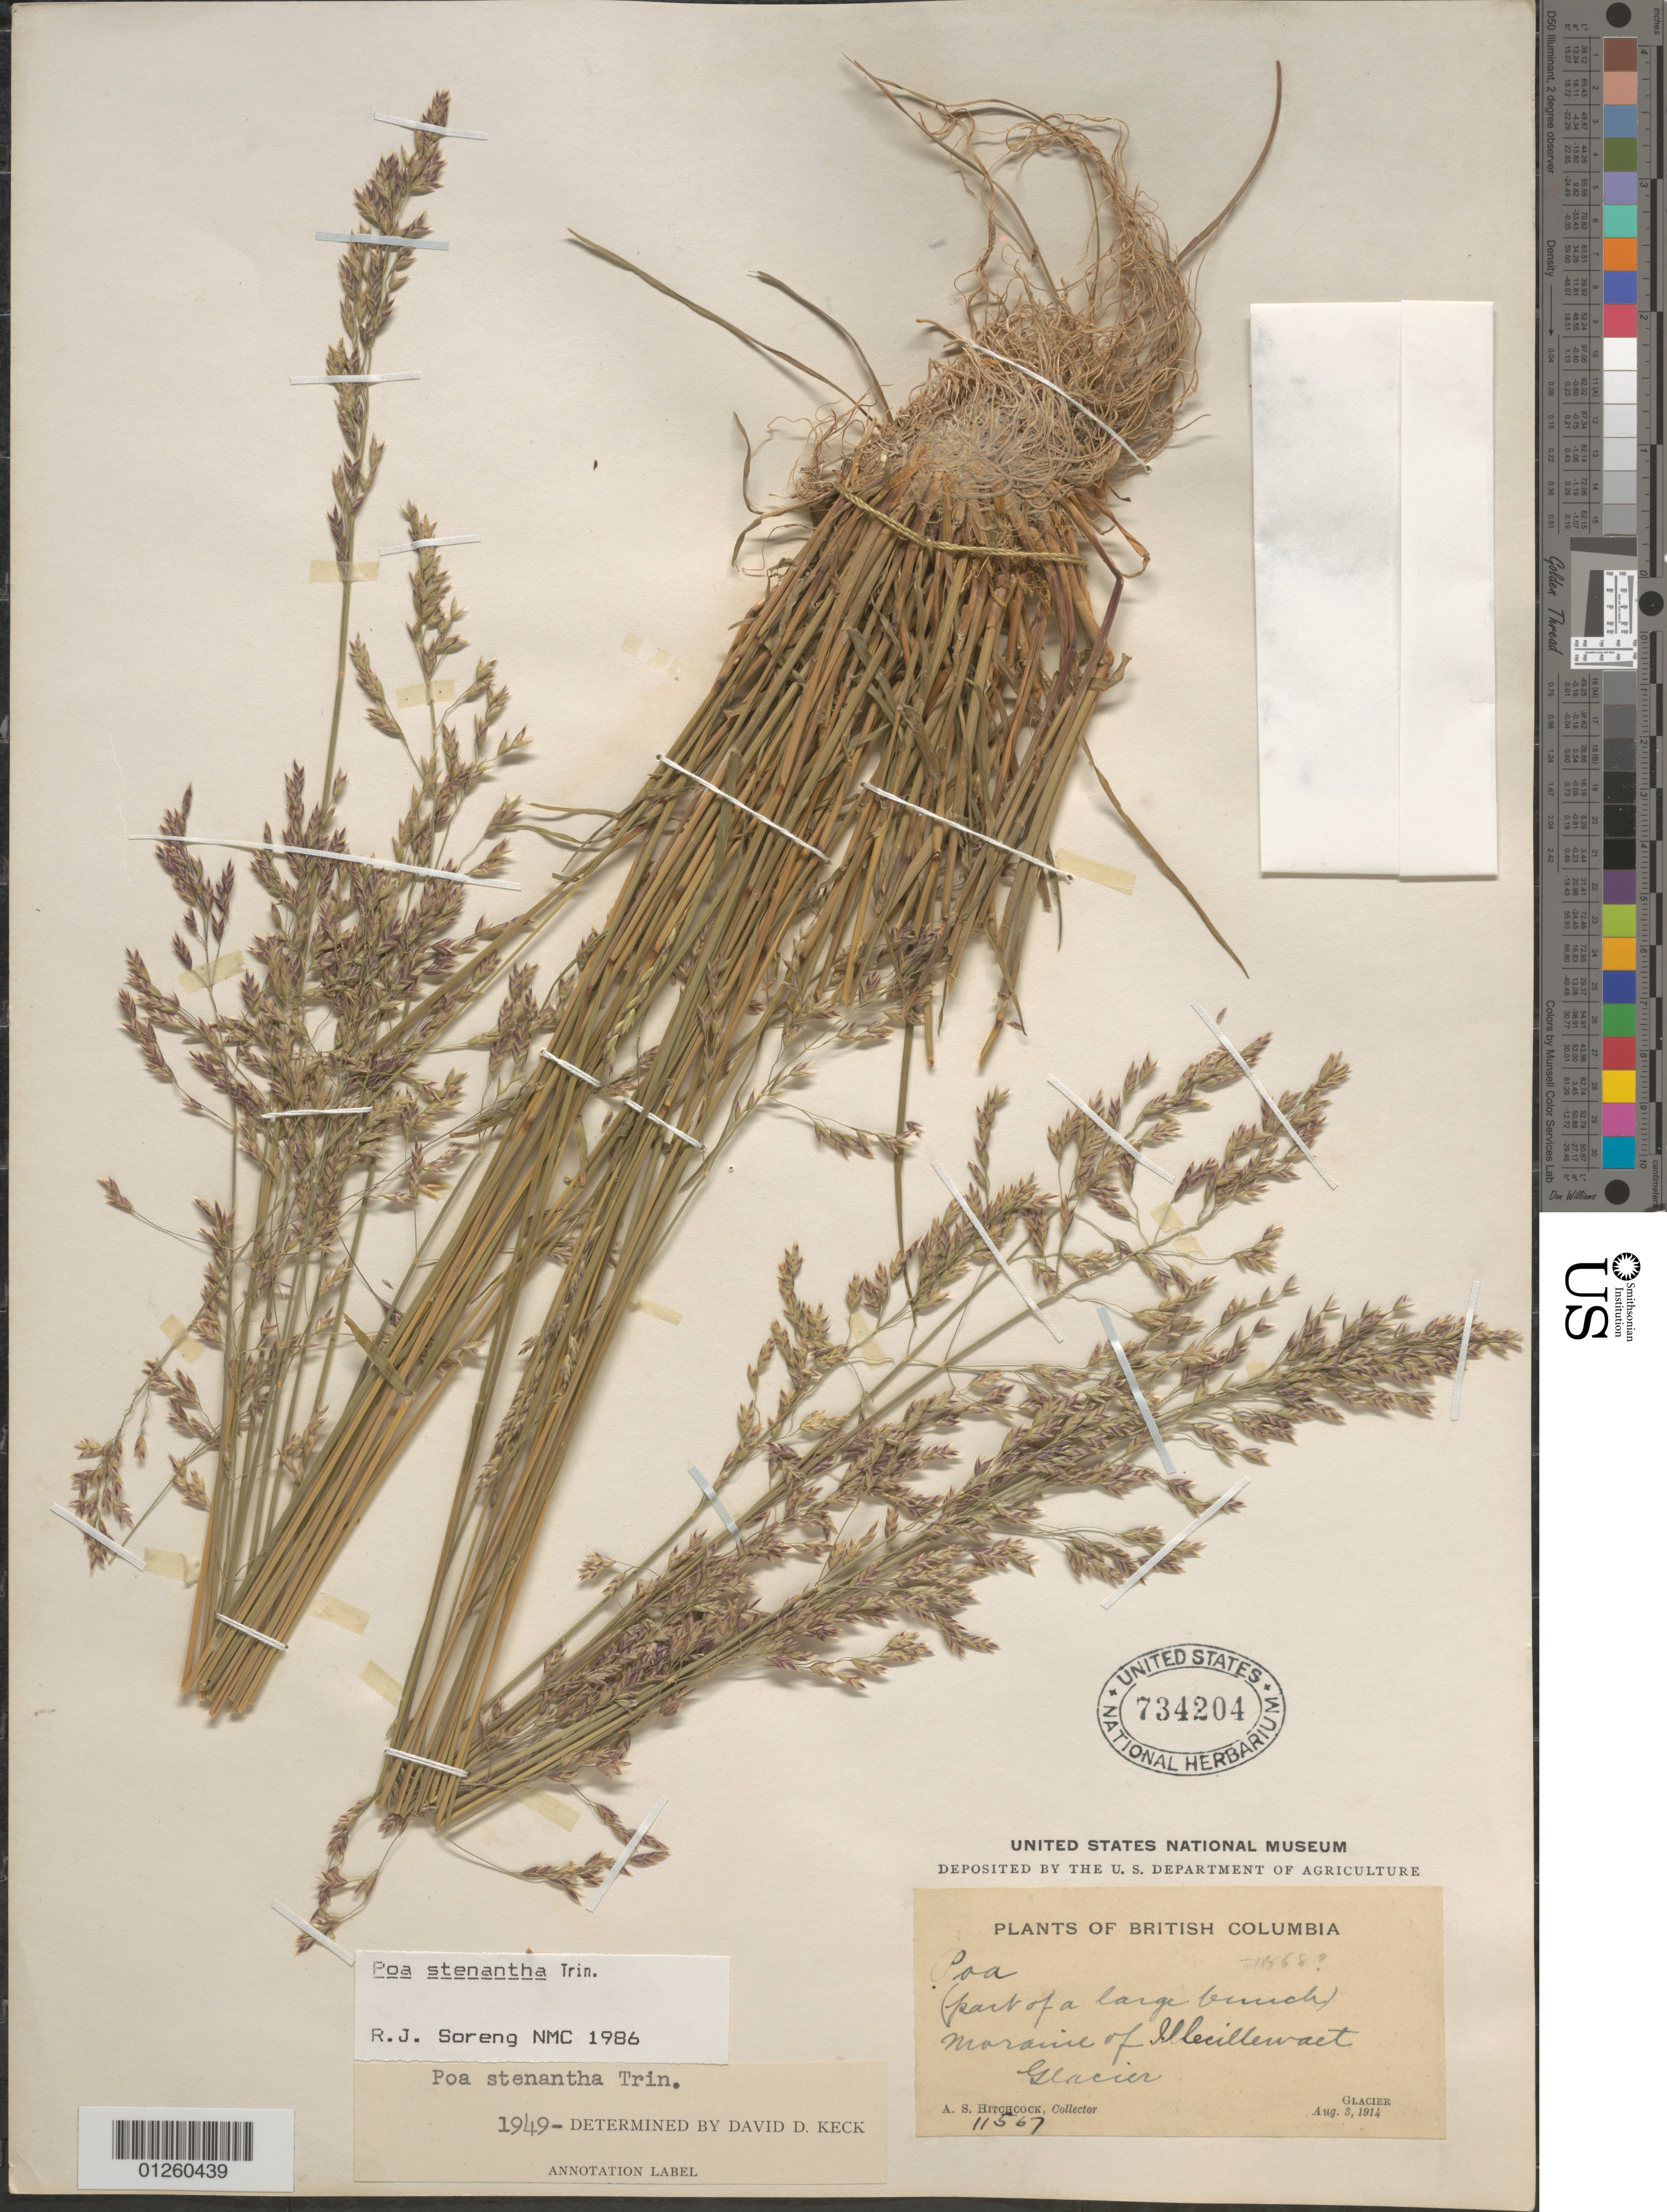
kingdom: Plantae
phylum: Tracheophyta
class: Liliopsida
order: Poales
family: Poaceae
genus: Poa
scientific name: Poa stenantha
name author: Trin.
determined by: Soreng, Robert J., Research Associate (BOT), Smithsonian Institution - National Museum of Natural History (UNITED STATES)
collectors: A. Hitchcock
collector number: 11567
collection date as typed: Aug. 3, 1914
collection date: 1914-08-03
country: Canada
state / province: British Columbia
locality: Moraine of Illecillewaet Glacier.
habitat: part of a large bunch.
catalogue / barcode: US 734204